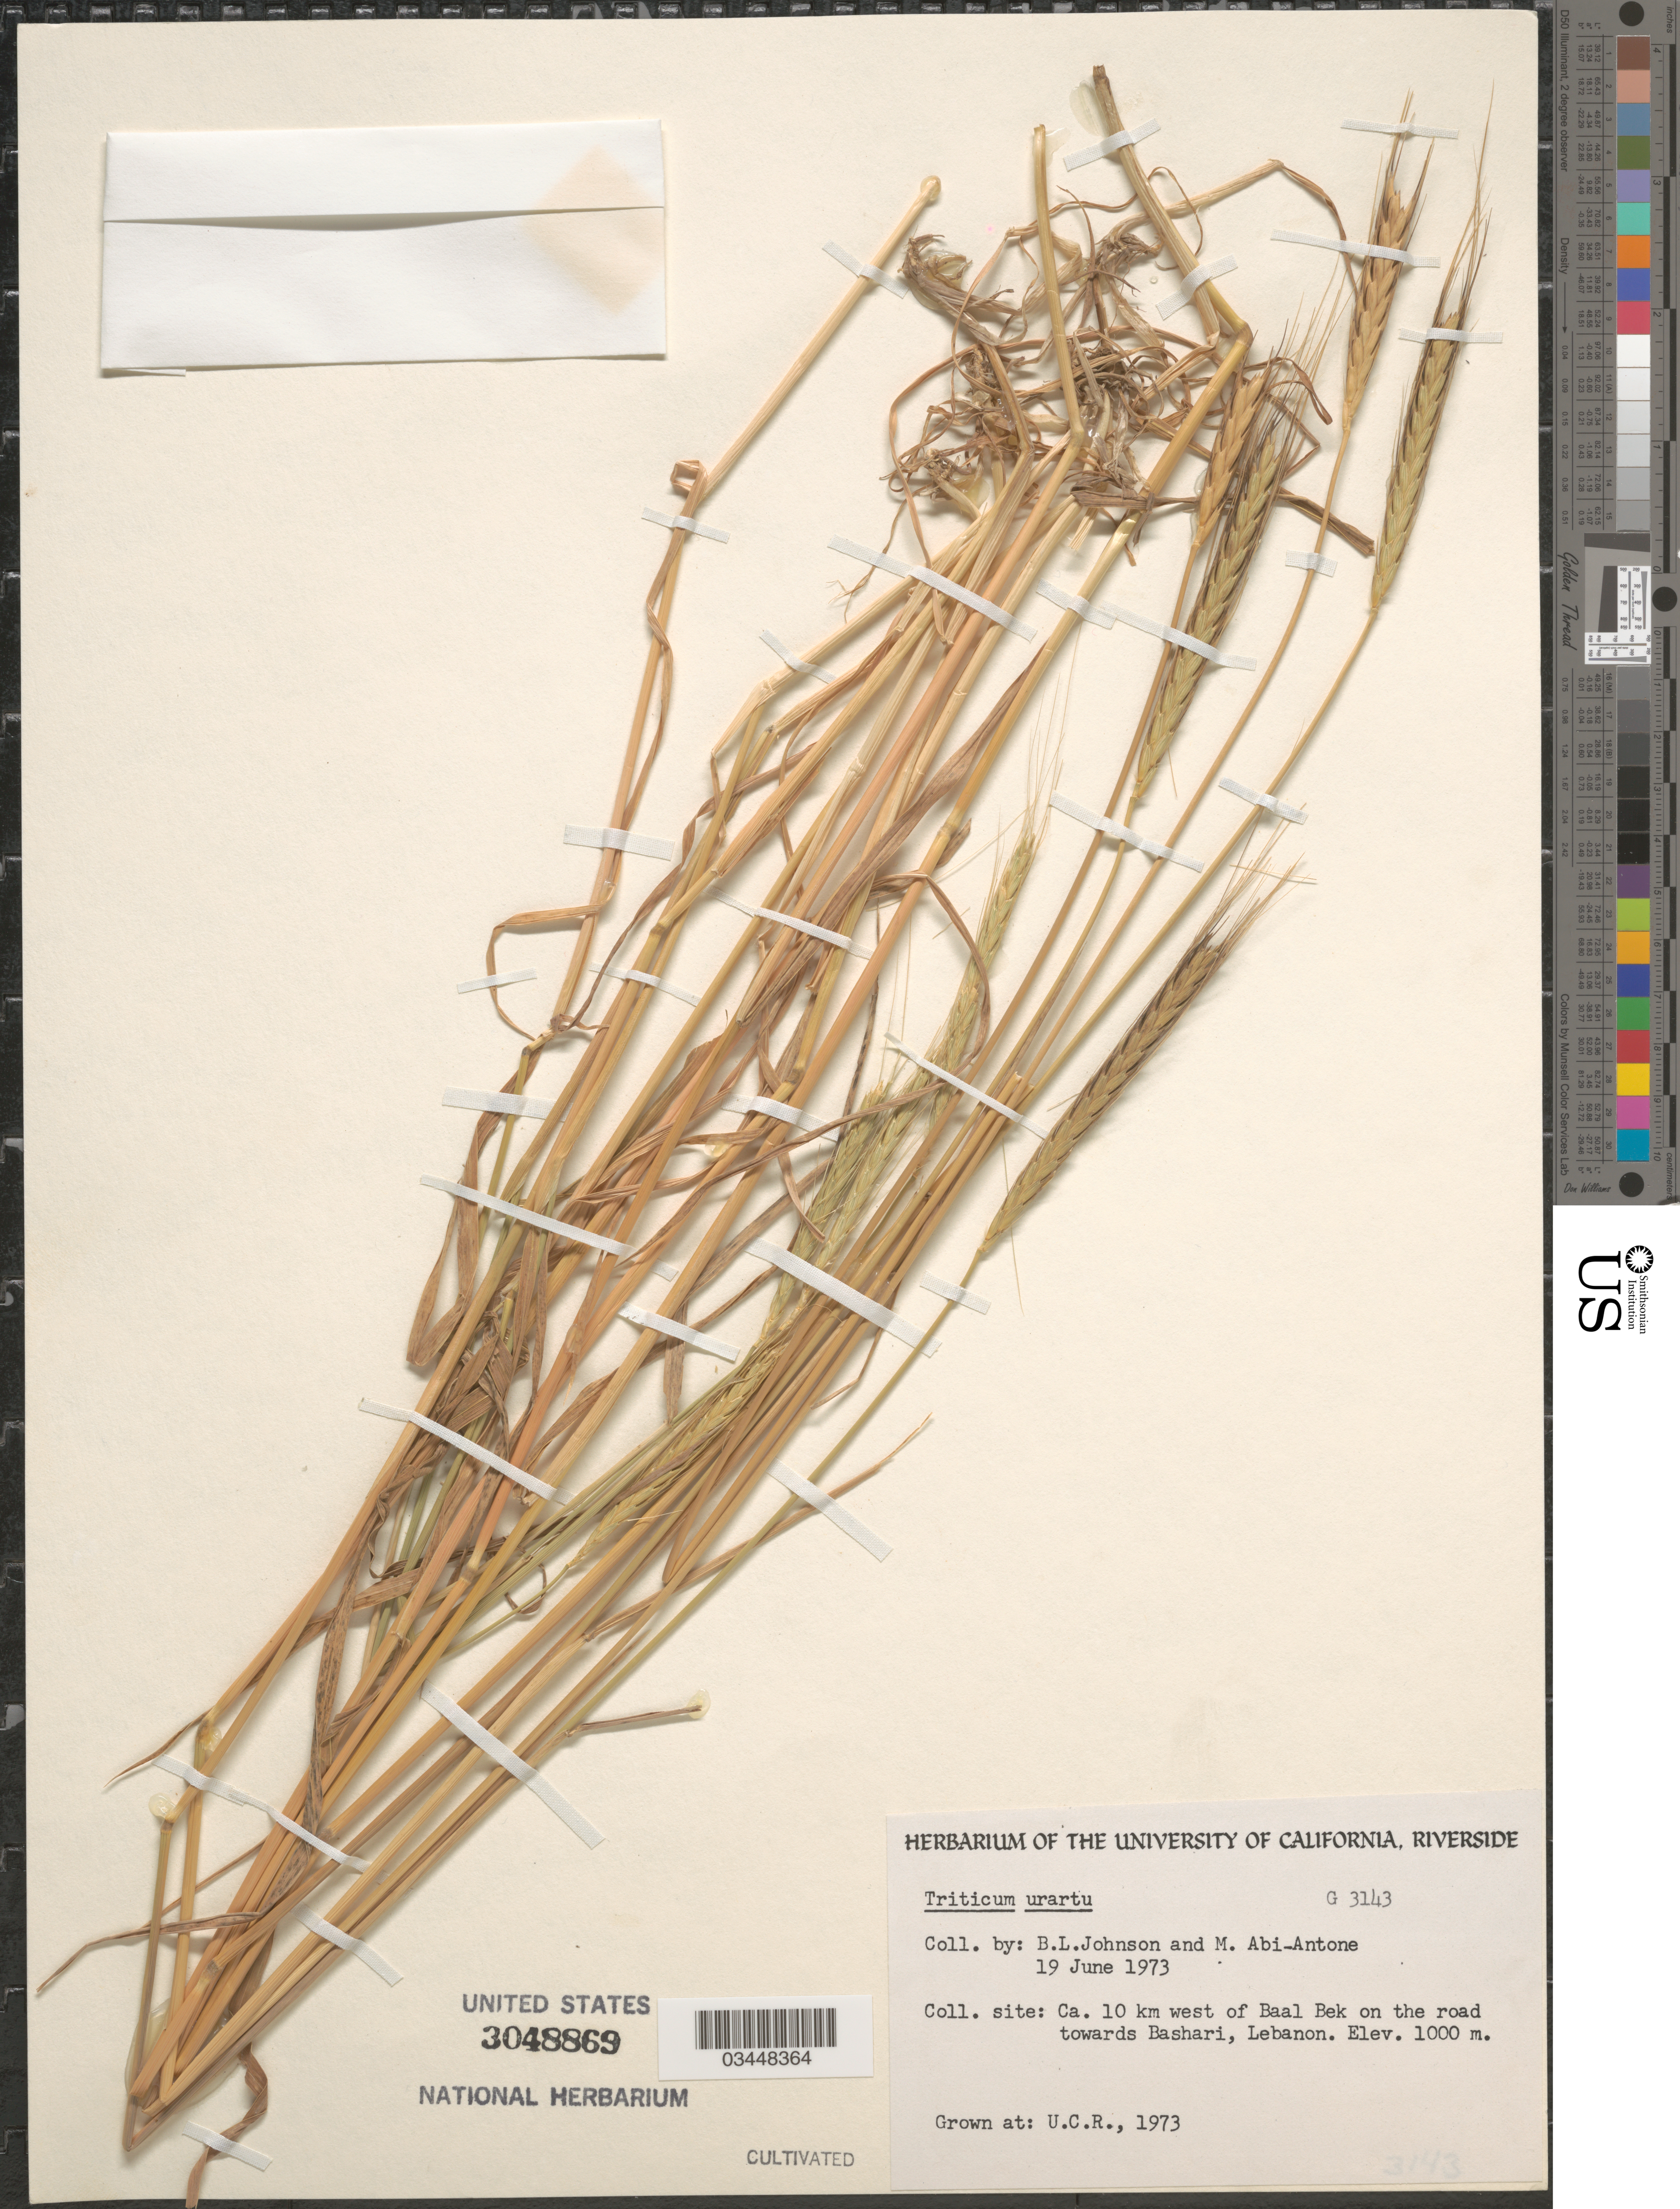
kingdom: Plantae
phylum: Tracheophyta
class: Liliopsida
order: Poales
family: Poaceae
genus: Triticum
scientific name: Triticum urartu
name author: Thumanjan ex Gandilyan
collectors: ex herb. Univ. of California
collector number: G3143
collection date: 1973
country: United States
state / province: California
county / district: Riverside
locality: U.C.R.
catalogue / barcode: US 3048869